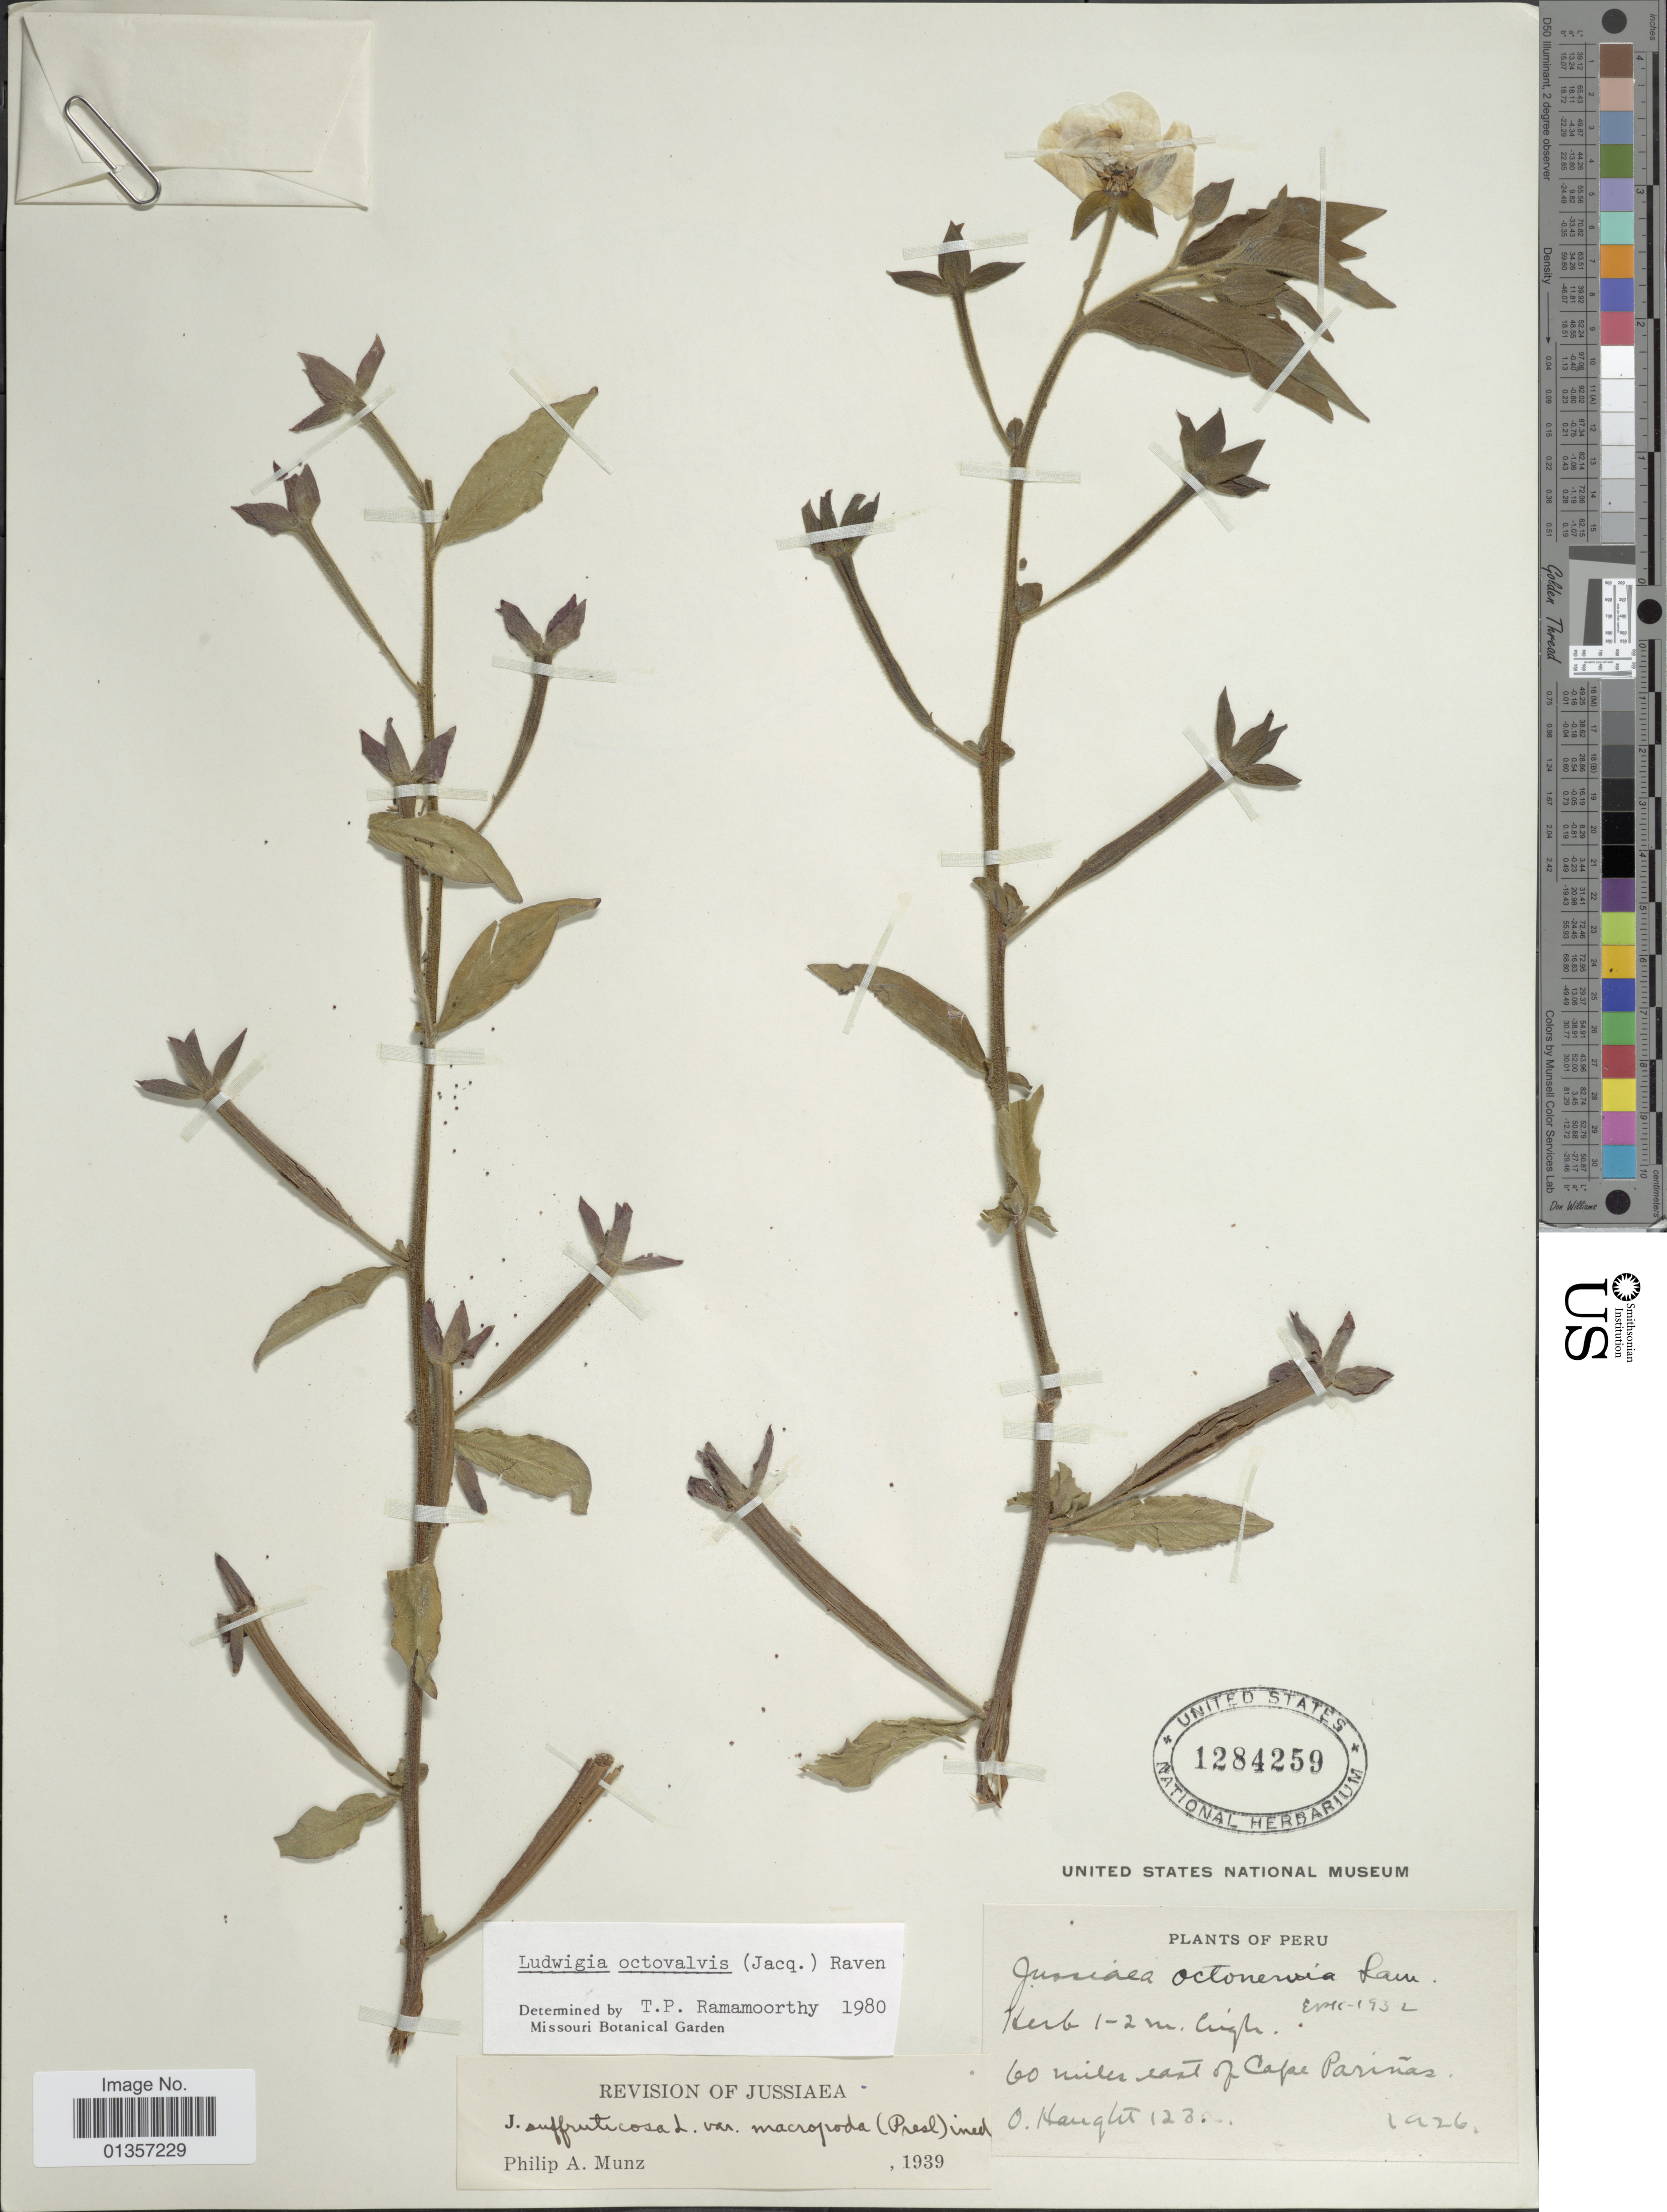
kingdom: Plantae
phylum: Tracheophyta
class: Magnoliopsida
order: Myrtales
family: Onagraceae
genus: Ludwigia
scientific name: Ludwigia octovalvis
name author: (Jacq.) P.H. Raven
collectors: O. Haught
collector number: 123*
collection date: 1926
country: Peru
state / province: Piura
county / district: Talara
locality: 60 miles E of Cape Pariñas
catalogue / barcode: US 1284259